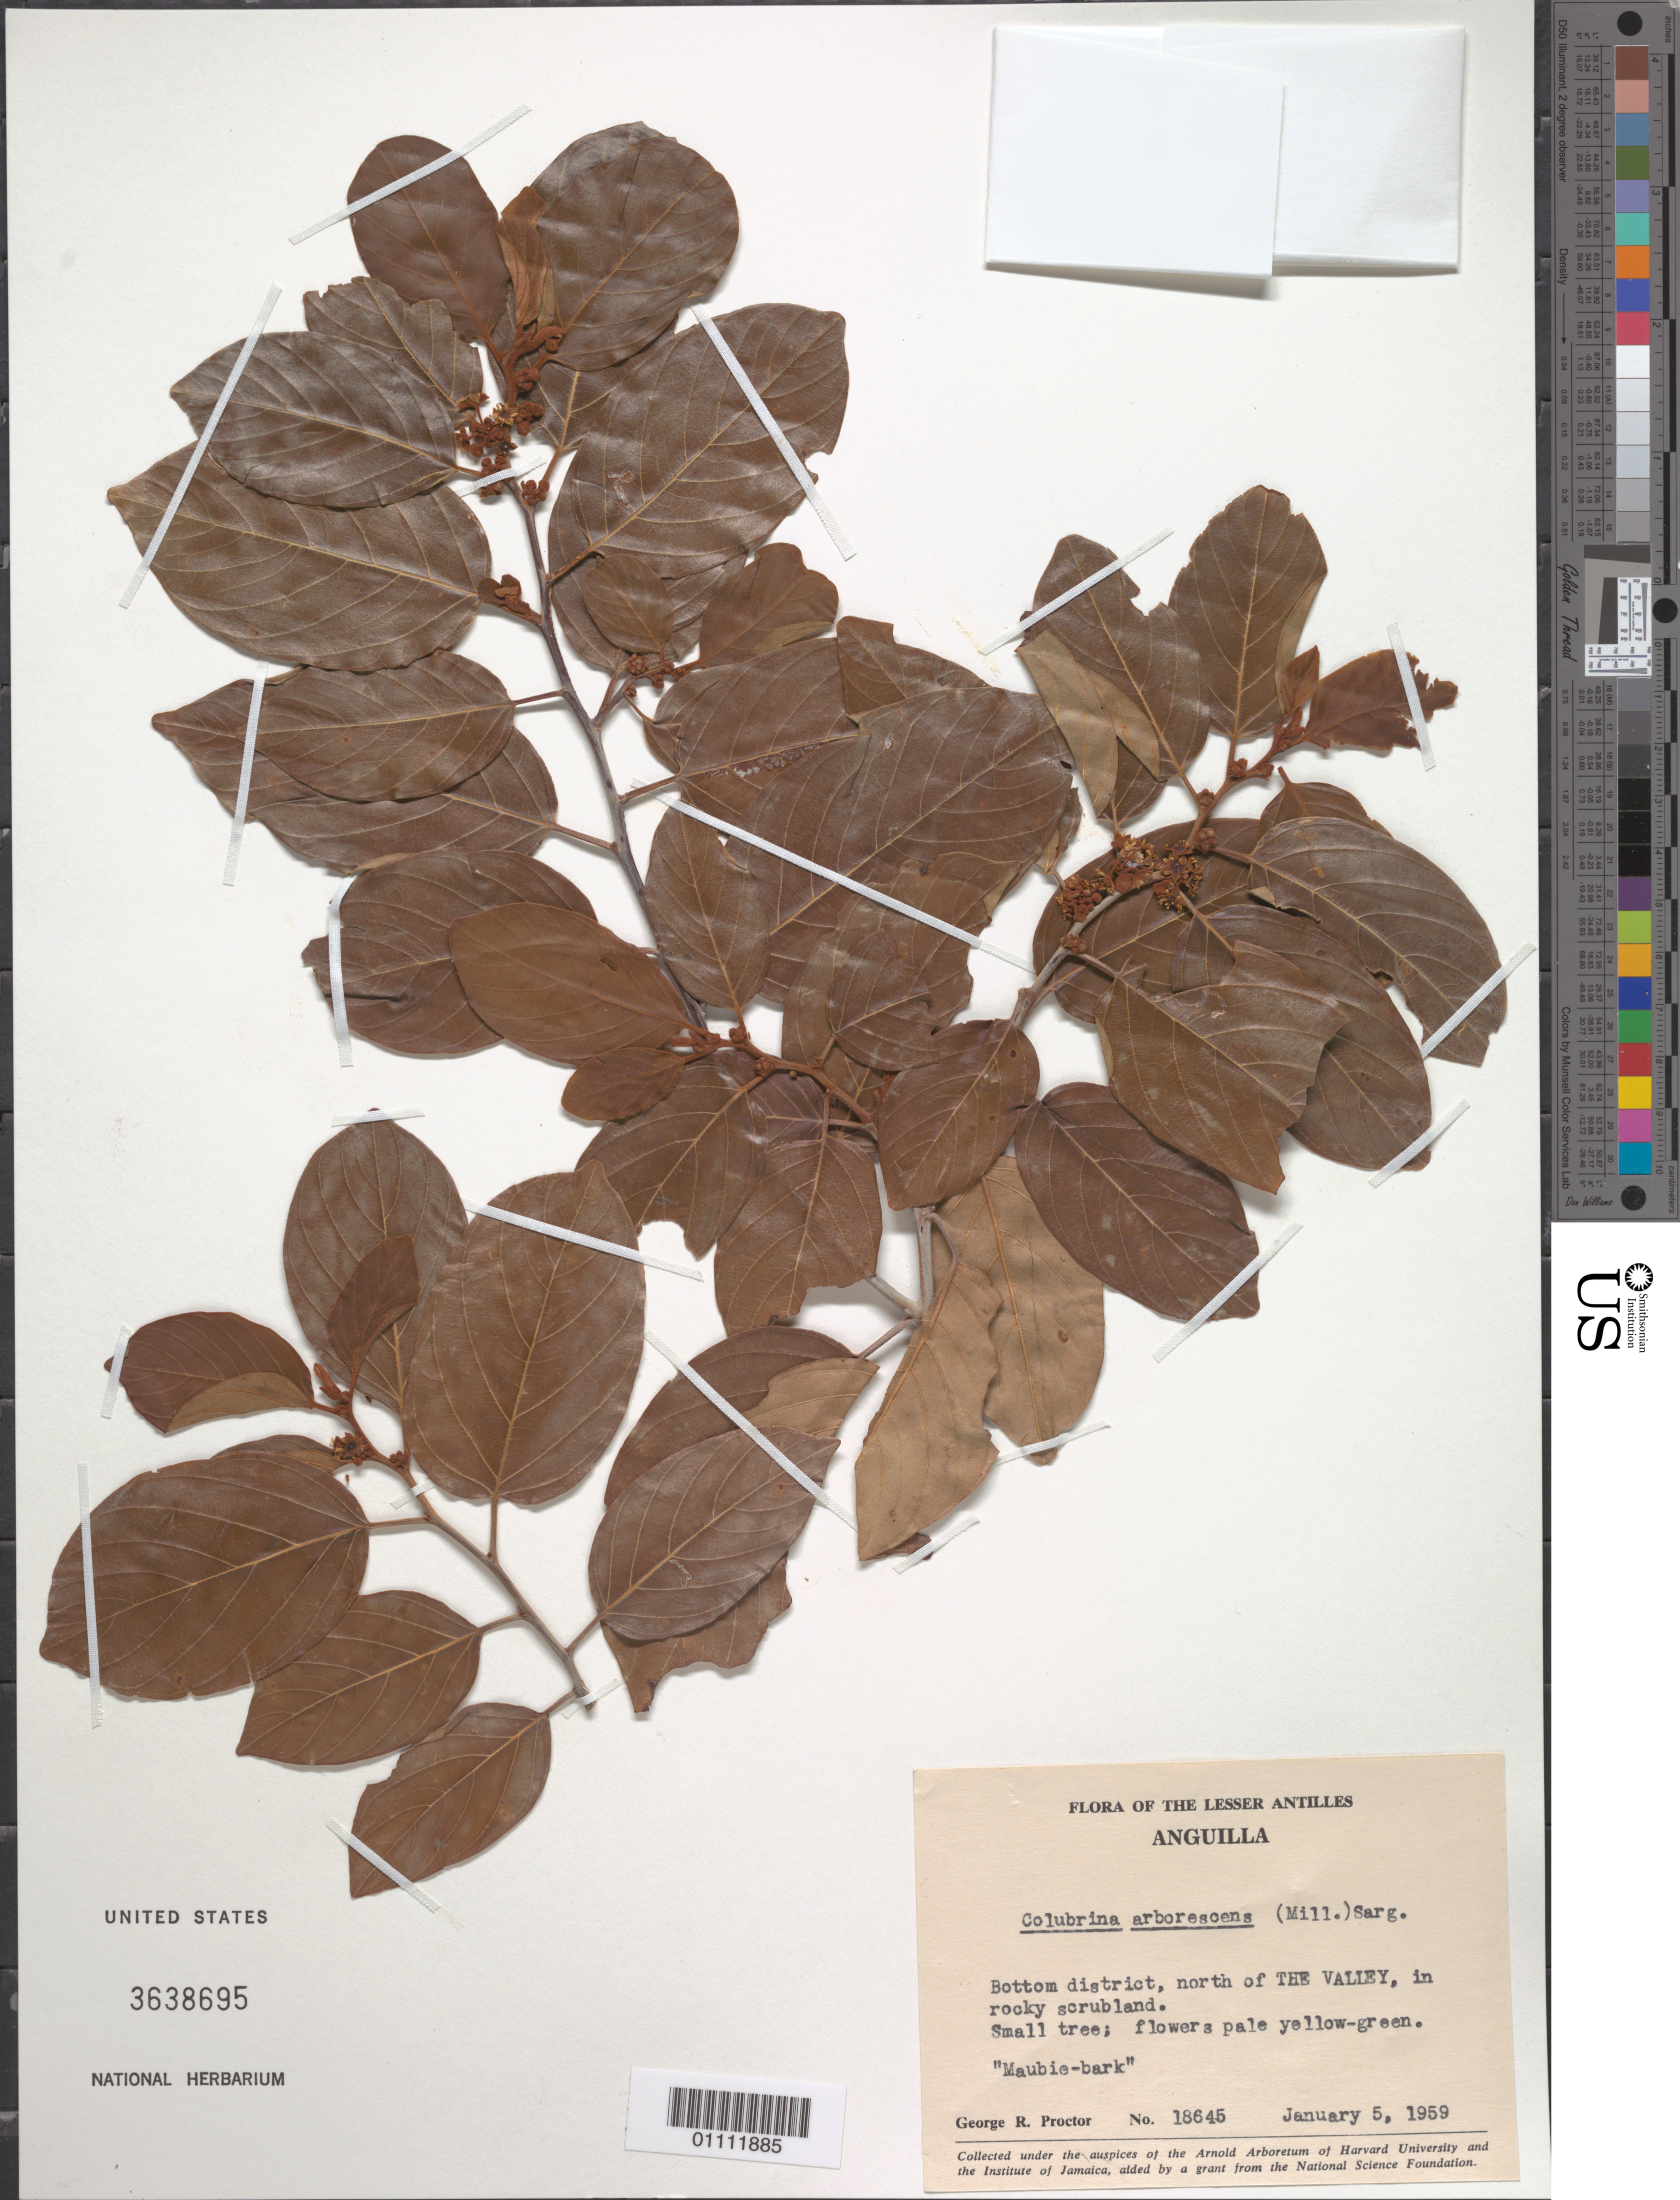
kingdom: Plantae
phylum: Tracheophyta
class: Magnoliopsida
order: Rosales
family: Rhamnaceae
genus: Colubrina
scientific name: Colubrina arborescens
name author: (Mill.) Sarg.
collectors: G. R. Proctor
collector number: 18645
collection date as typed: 05 Jan 1959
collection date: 1959-01-05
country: Anguilla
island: Anguilla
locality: Bottom district, N of The Valley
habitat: In rocky scrubland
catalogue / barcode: US 3638695